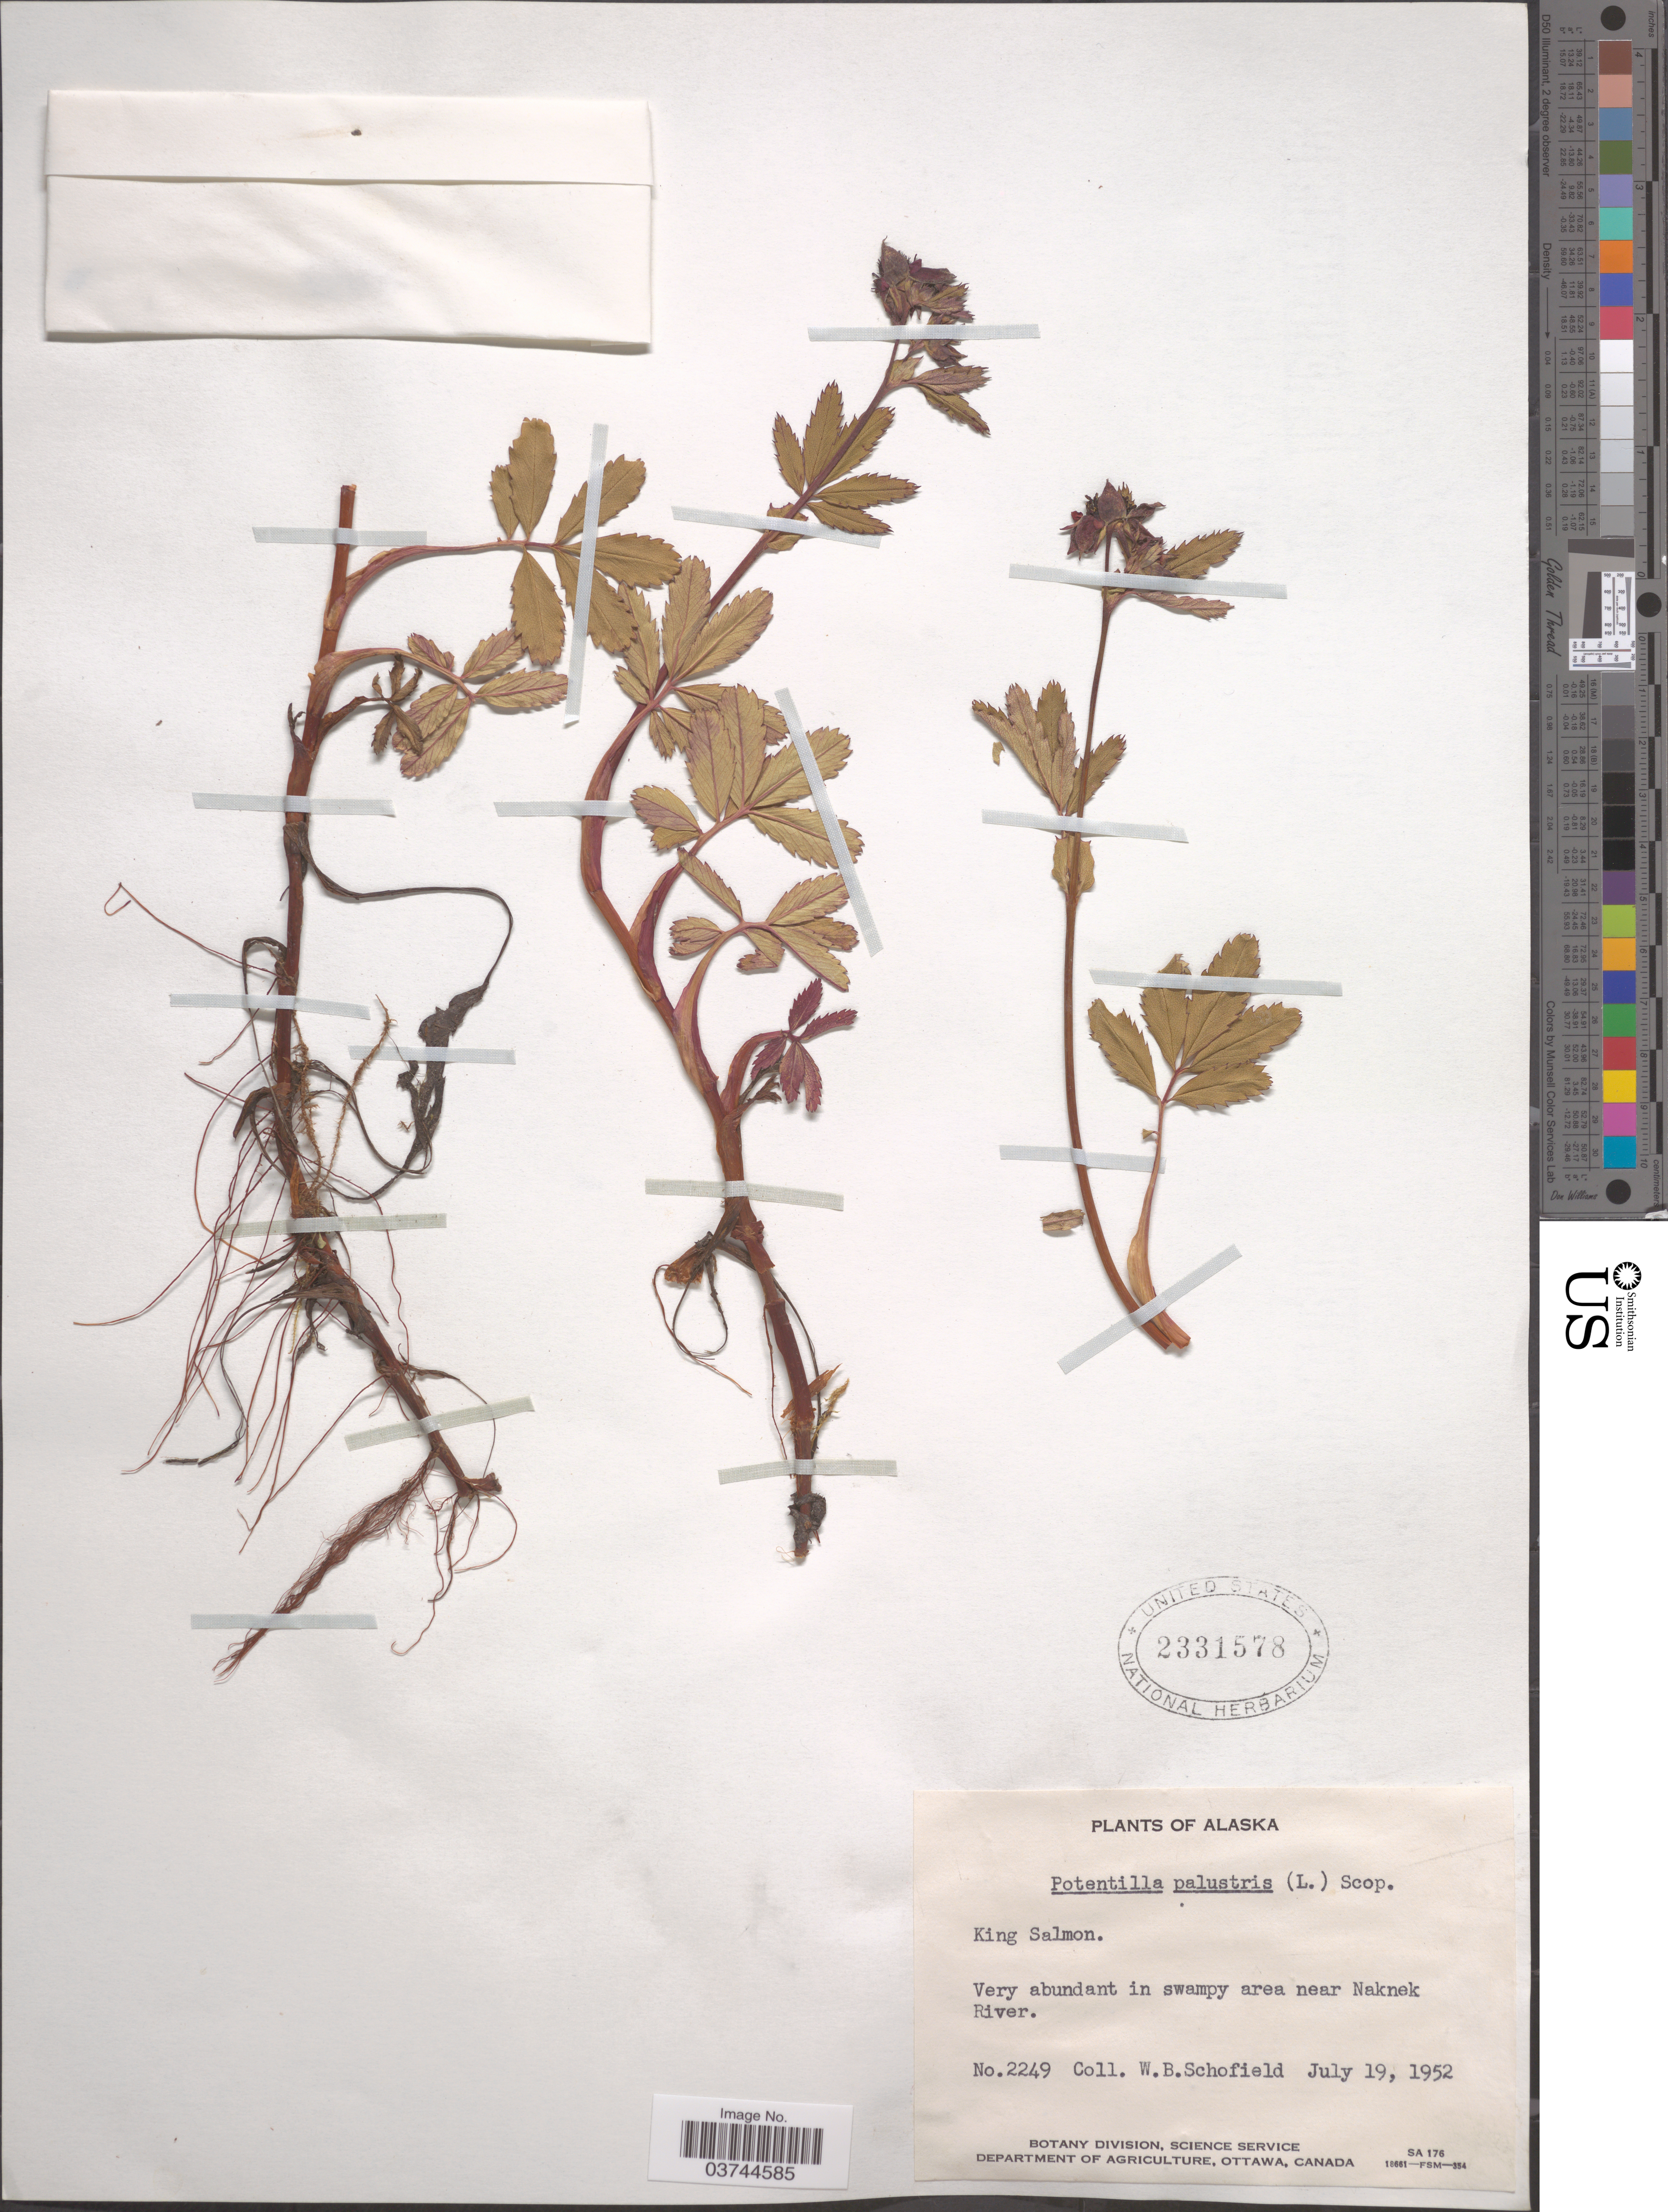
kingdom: Plantae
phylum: Tracheophyta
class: Magnoliopsida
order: Rosales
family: Rosaceae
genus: Comarum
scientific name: Comarum palustre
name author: L.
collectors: W. Schofield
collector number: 2249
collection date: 1952-07-19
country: United States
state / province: Alaska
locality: King Salmon. Near Naknek River.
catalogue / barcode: US 2331578